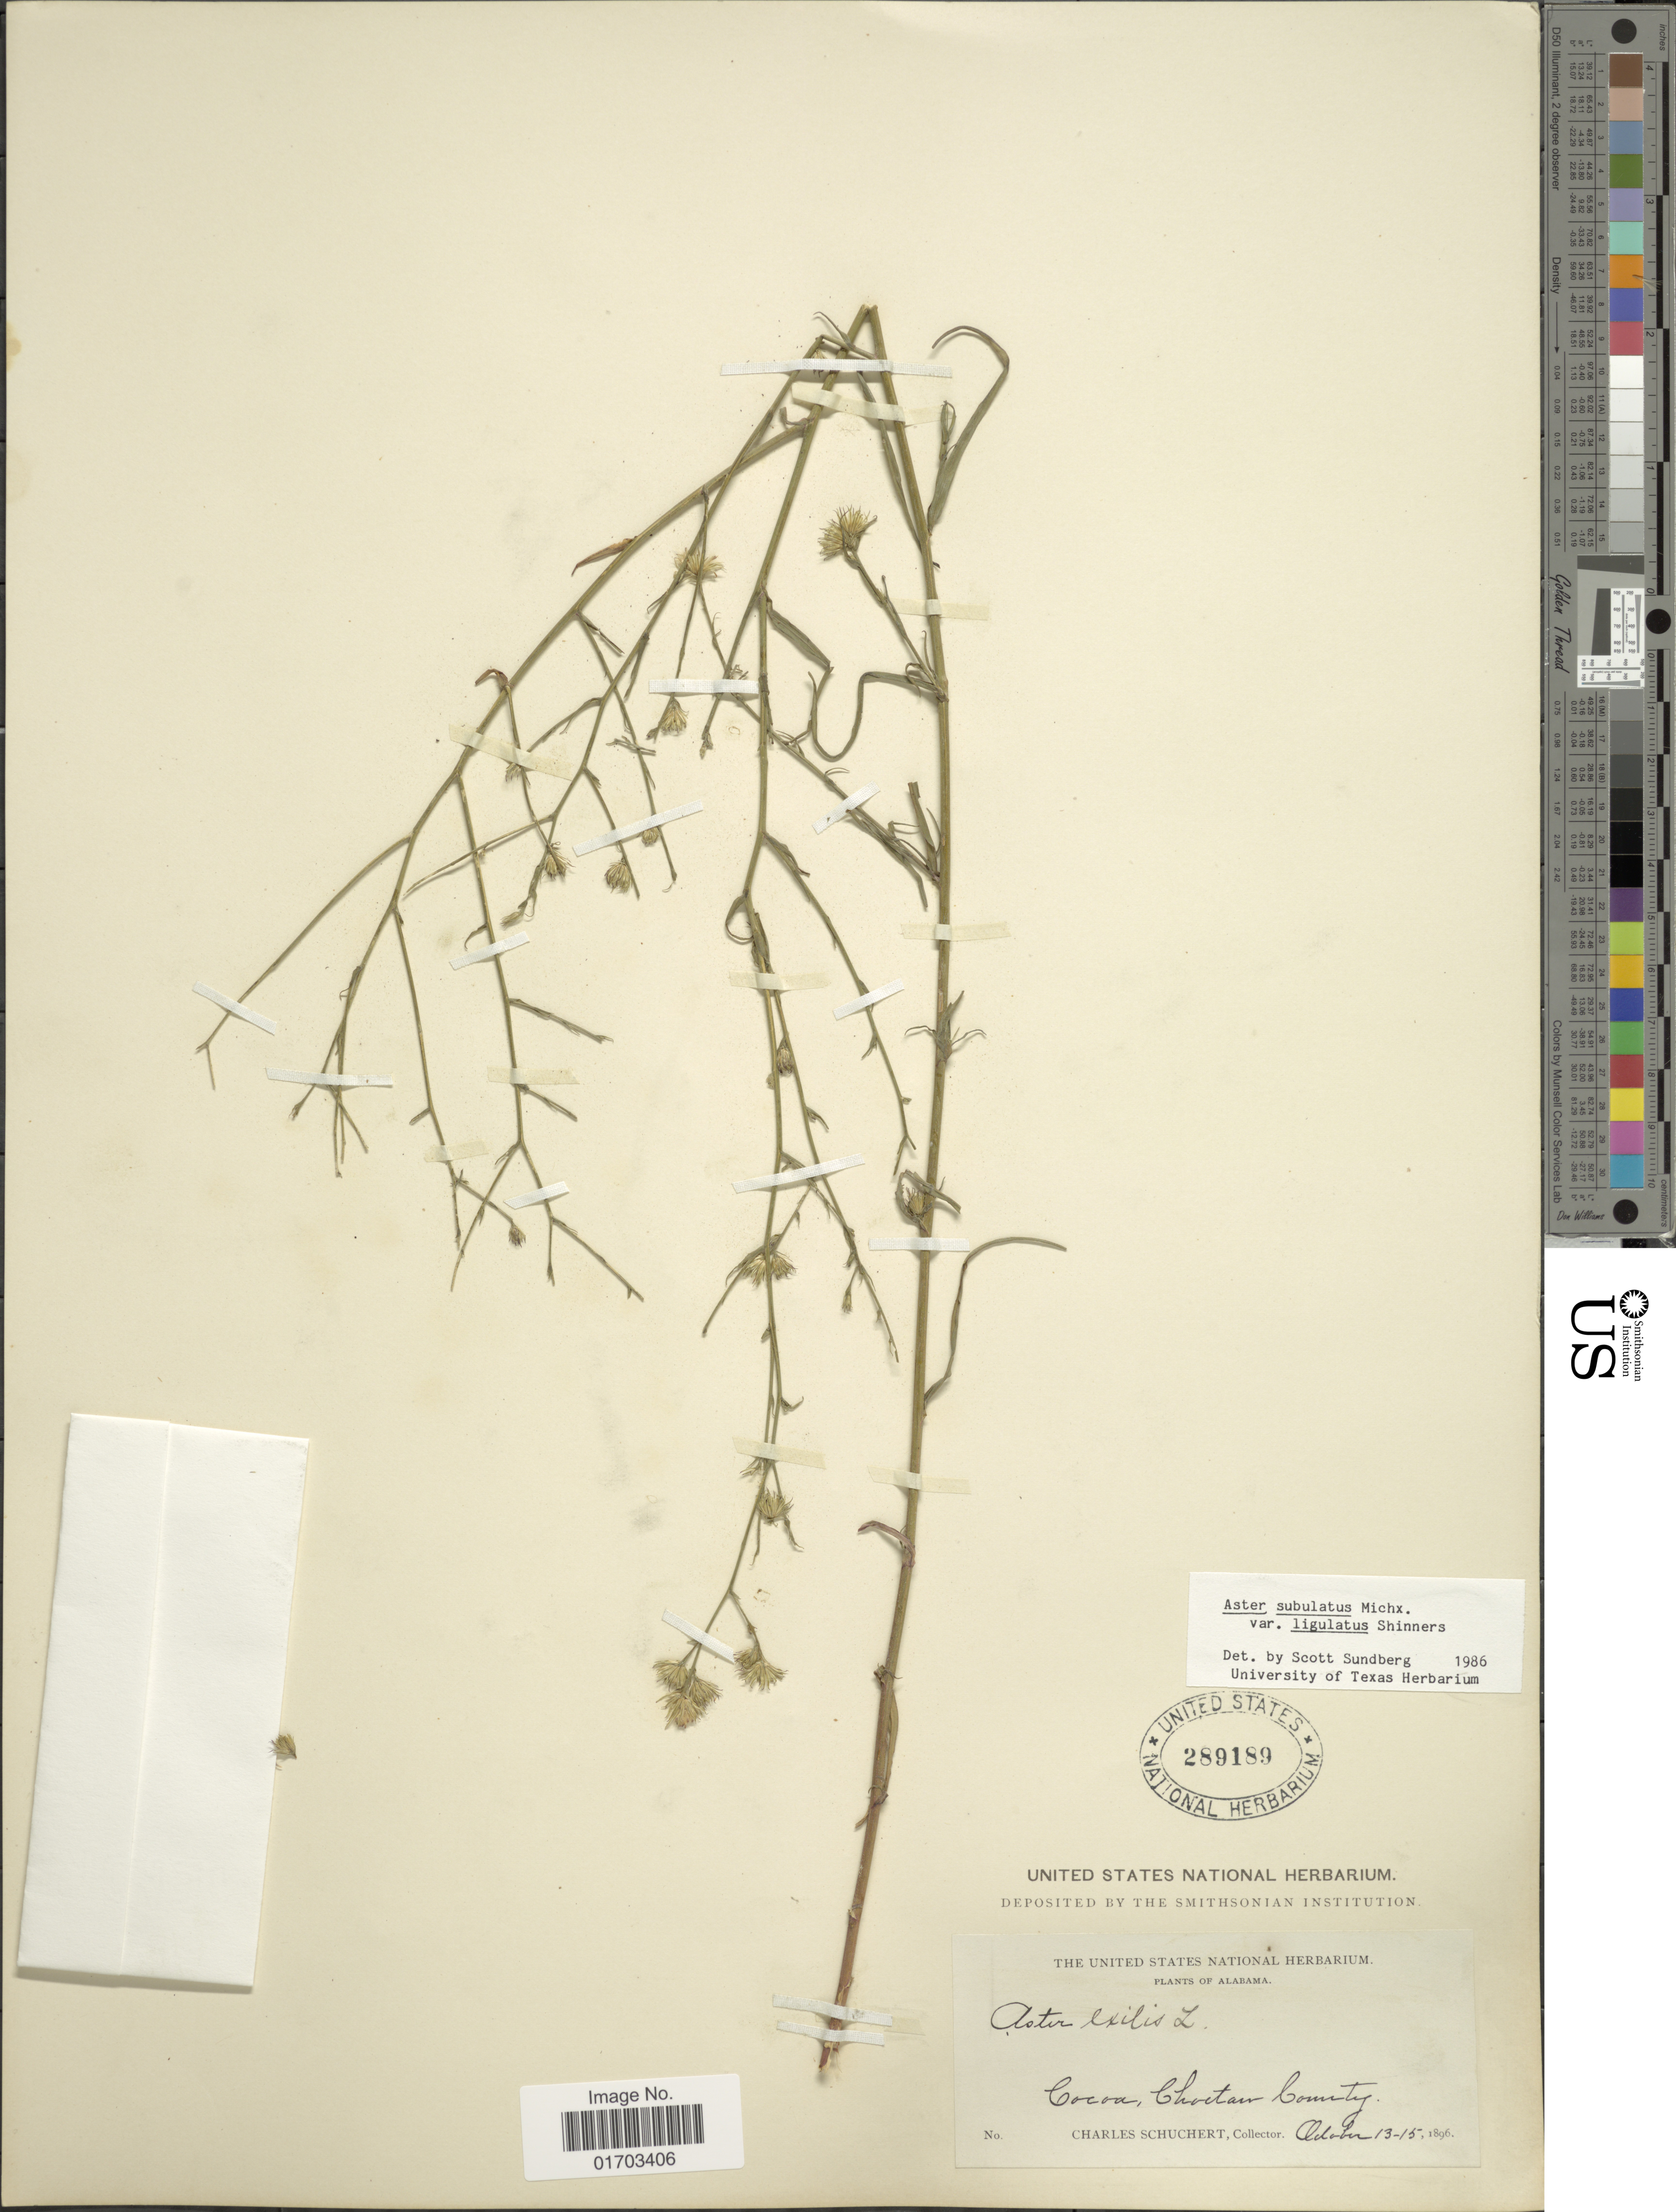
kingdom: Plantae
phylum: Tracheophyta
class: Magnoliopsida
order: Asterales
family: Asteraceae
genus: Symphyotrichum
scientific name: Symphyotrichum subulatum var. ligulatum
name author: (Shinners) S.D. Sundb.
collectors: C. Schuchert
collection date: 1896-10-13/1896-10-15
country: United States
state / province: Alabama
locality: Cocoa, Choctaw County.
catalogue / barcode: US 289189